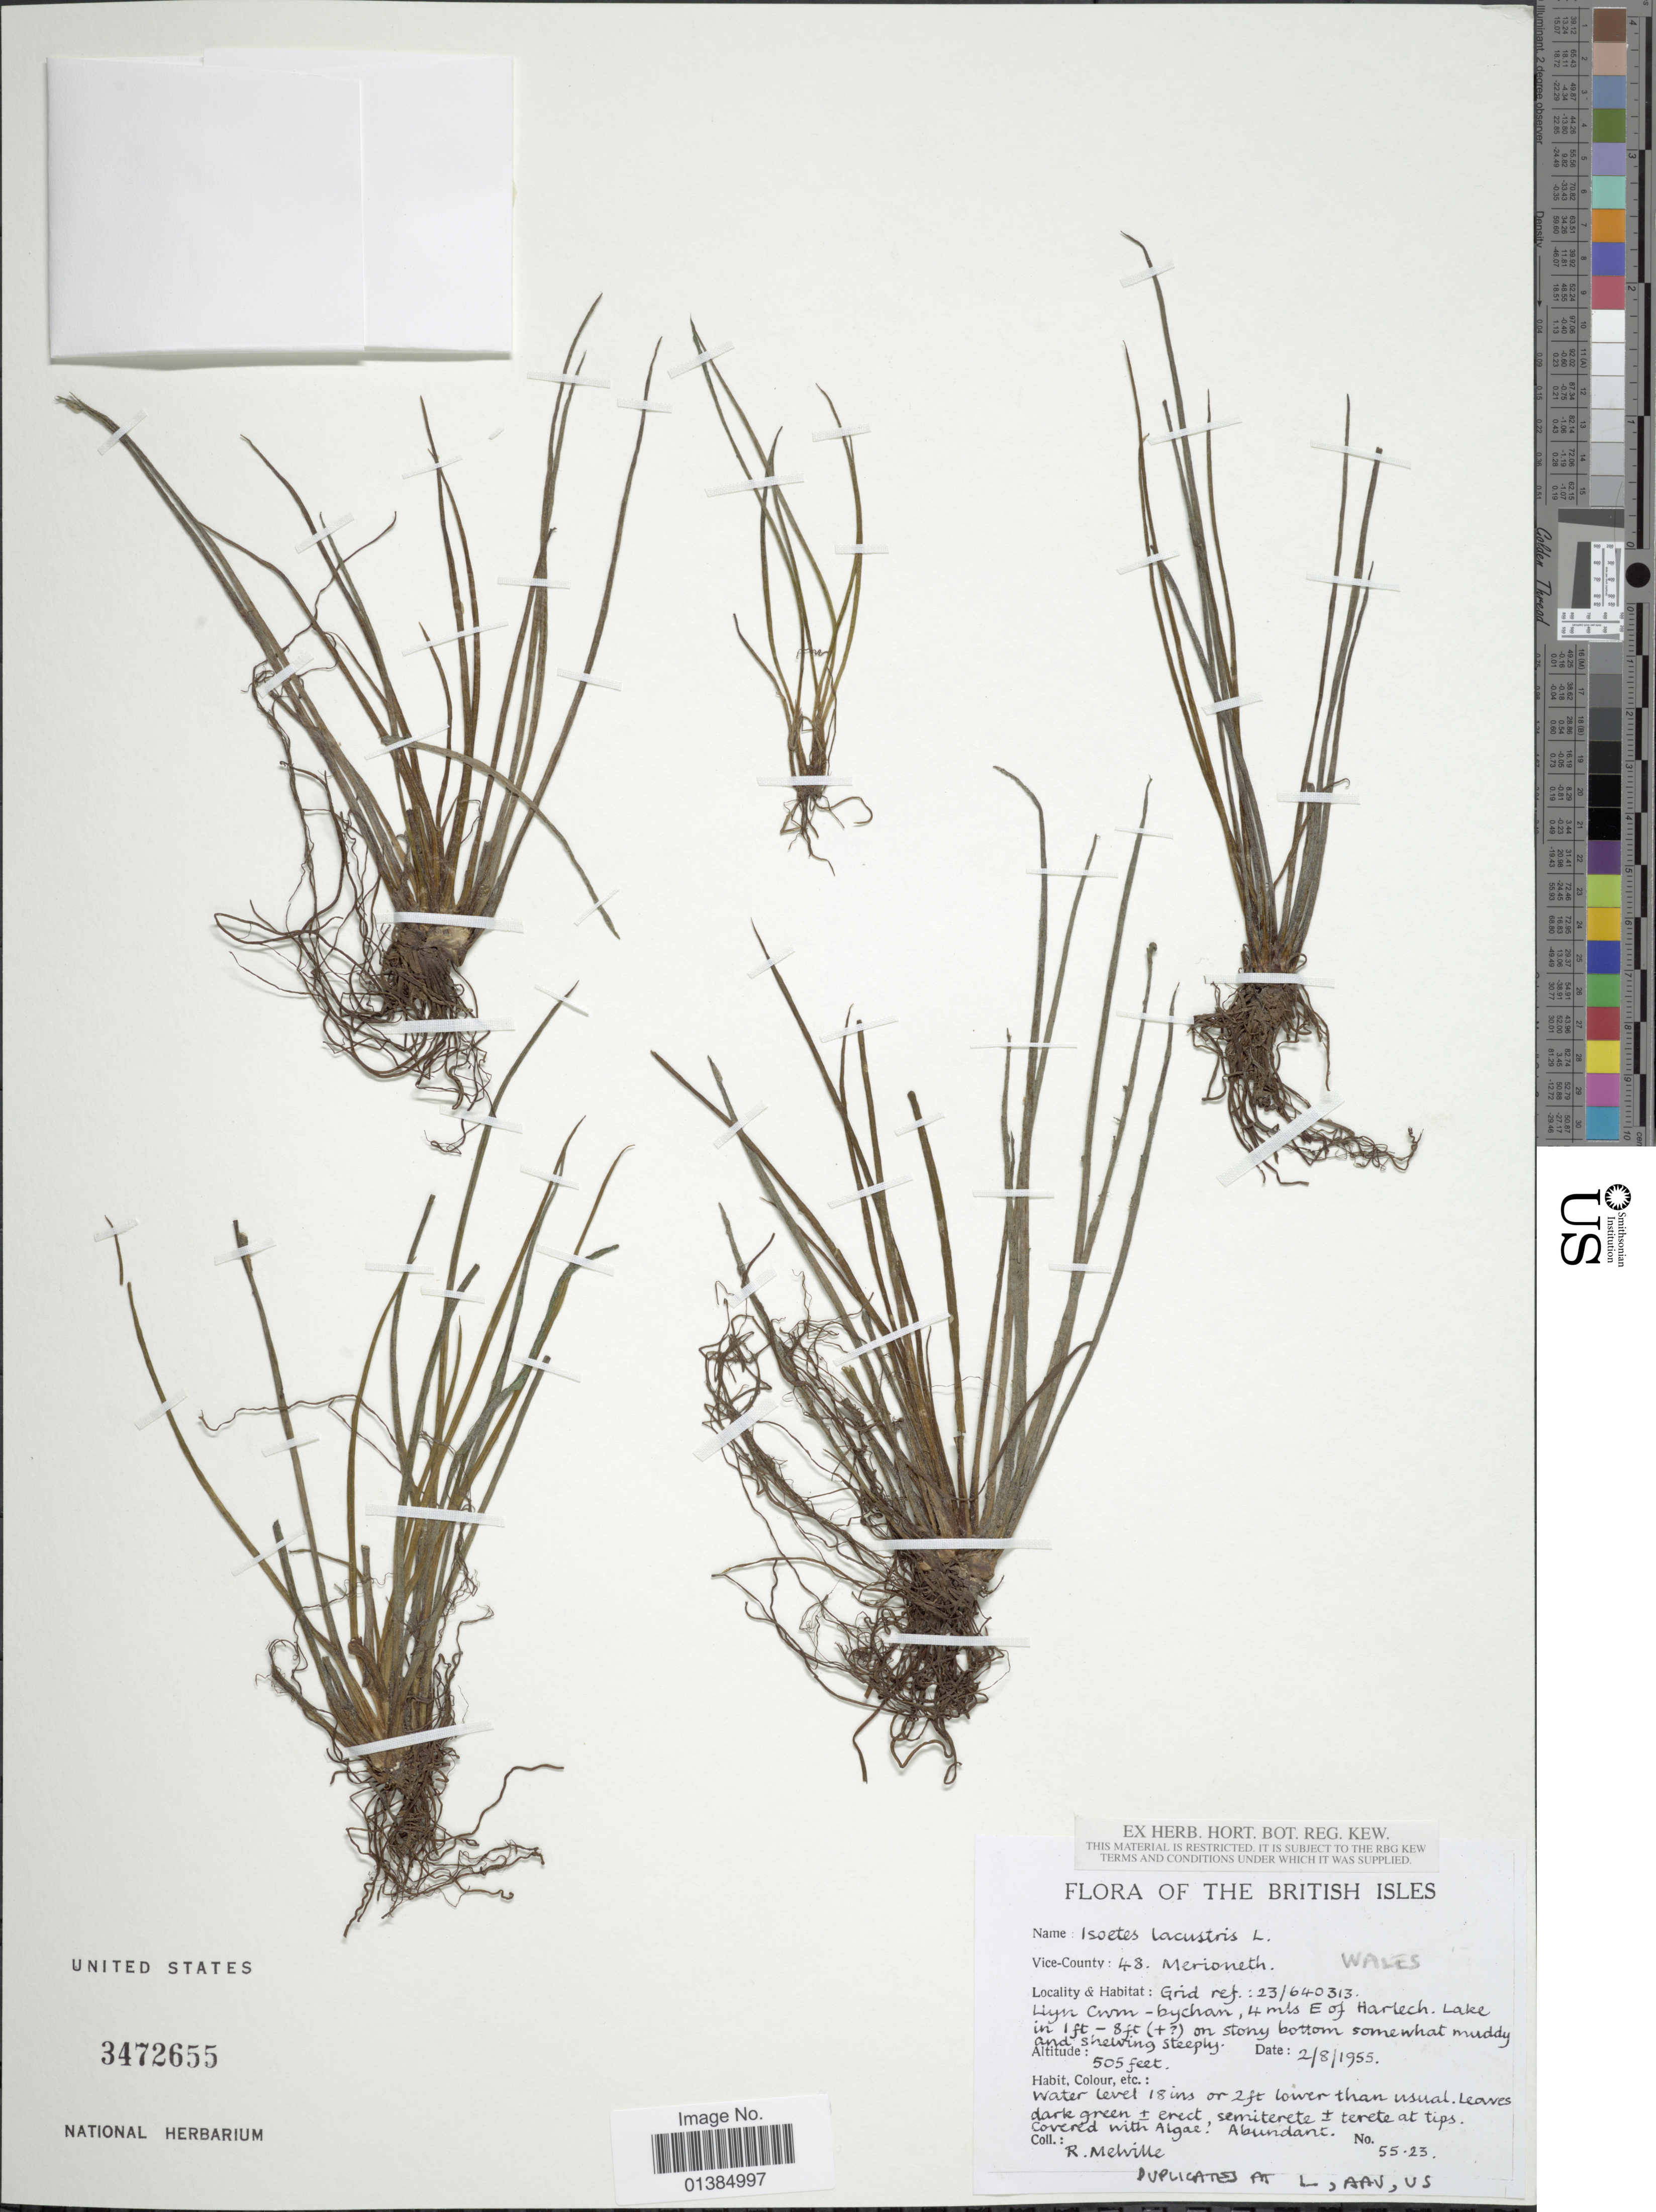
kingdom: Plantae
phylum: Tracheophyta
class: Lycopodiopsida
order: Isoetales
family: Isoetaceae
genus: Isoetes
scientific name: Isoetes lacustris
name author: L.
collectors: R. Melville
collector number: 55-23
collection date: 1955-08-02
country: United Kingdom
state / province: Wales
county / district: Merionethshire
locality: Vice-County: 48, Merioneth (Merionethshire). Grid ref.: 23/640313. Llyn Cwm-bychan, 4 mls. E of Harlech. Lake 1ft -8ft (+?) on stoney bottom somewhat muddy.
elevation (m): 154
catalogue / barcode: US 3472655